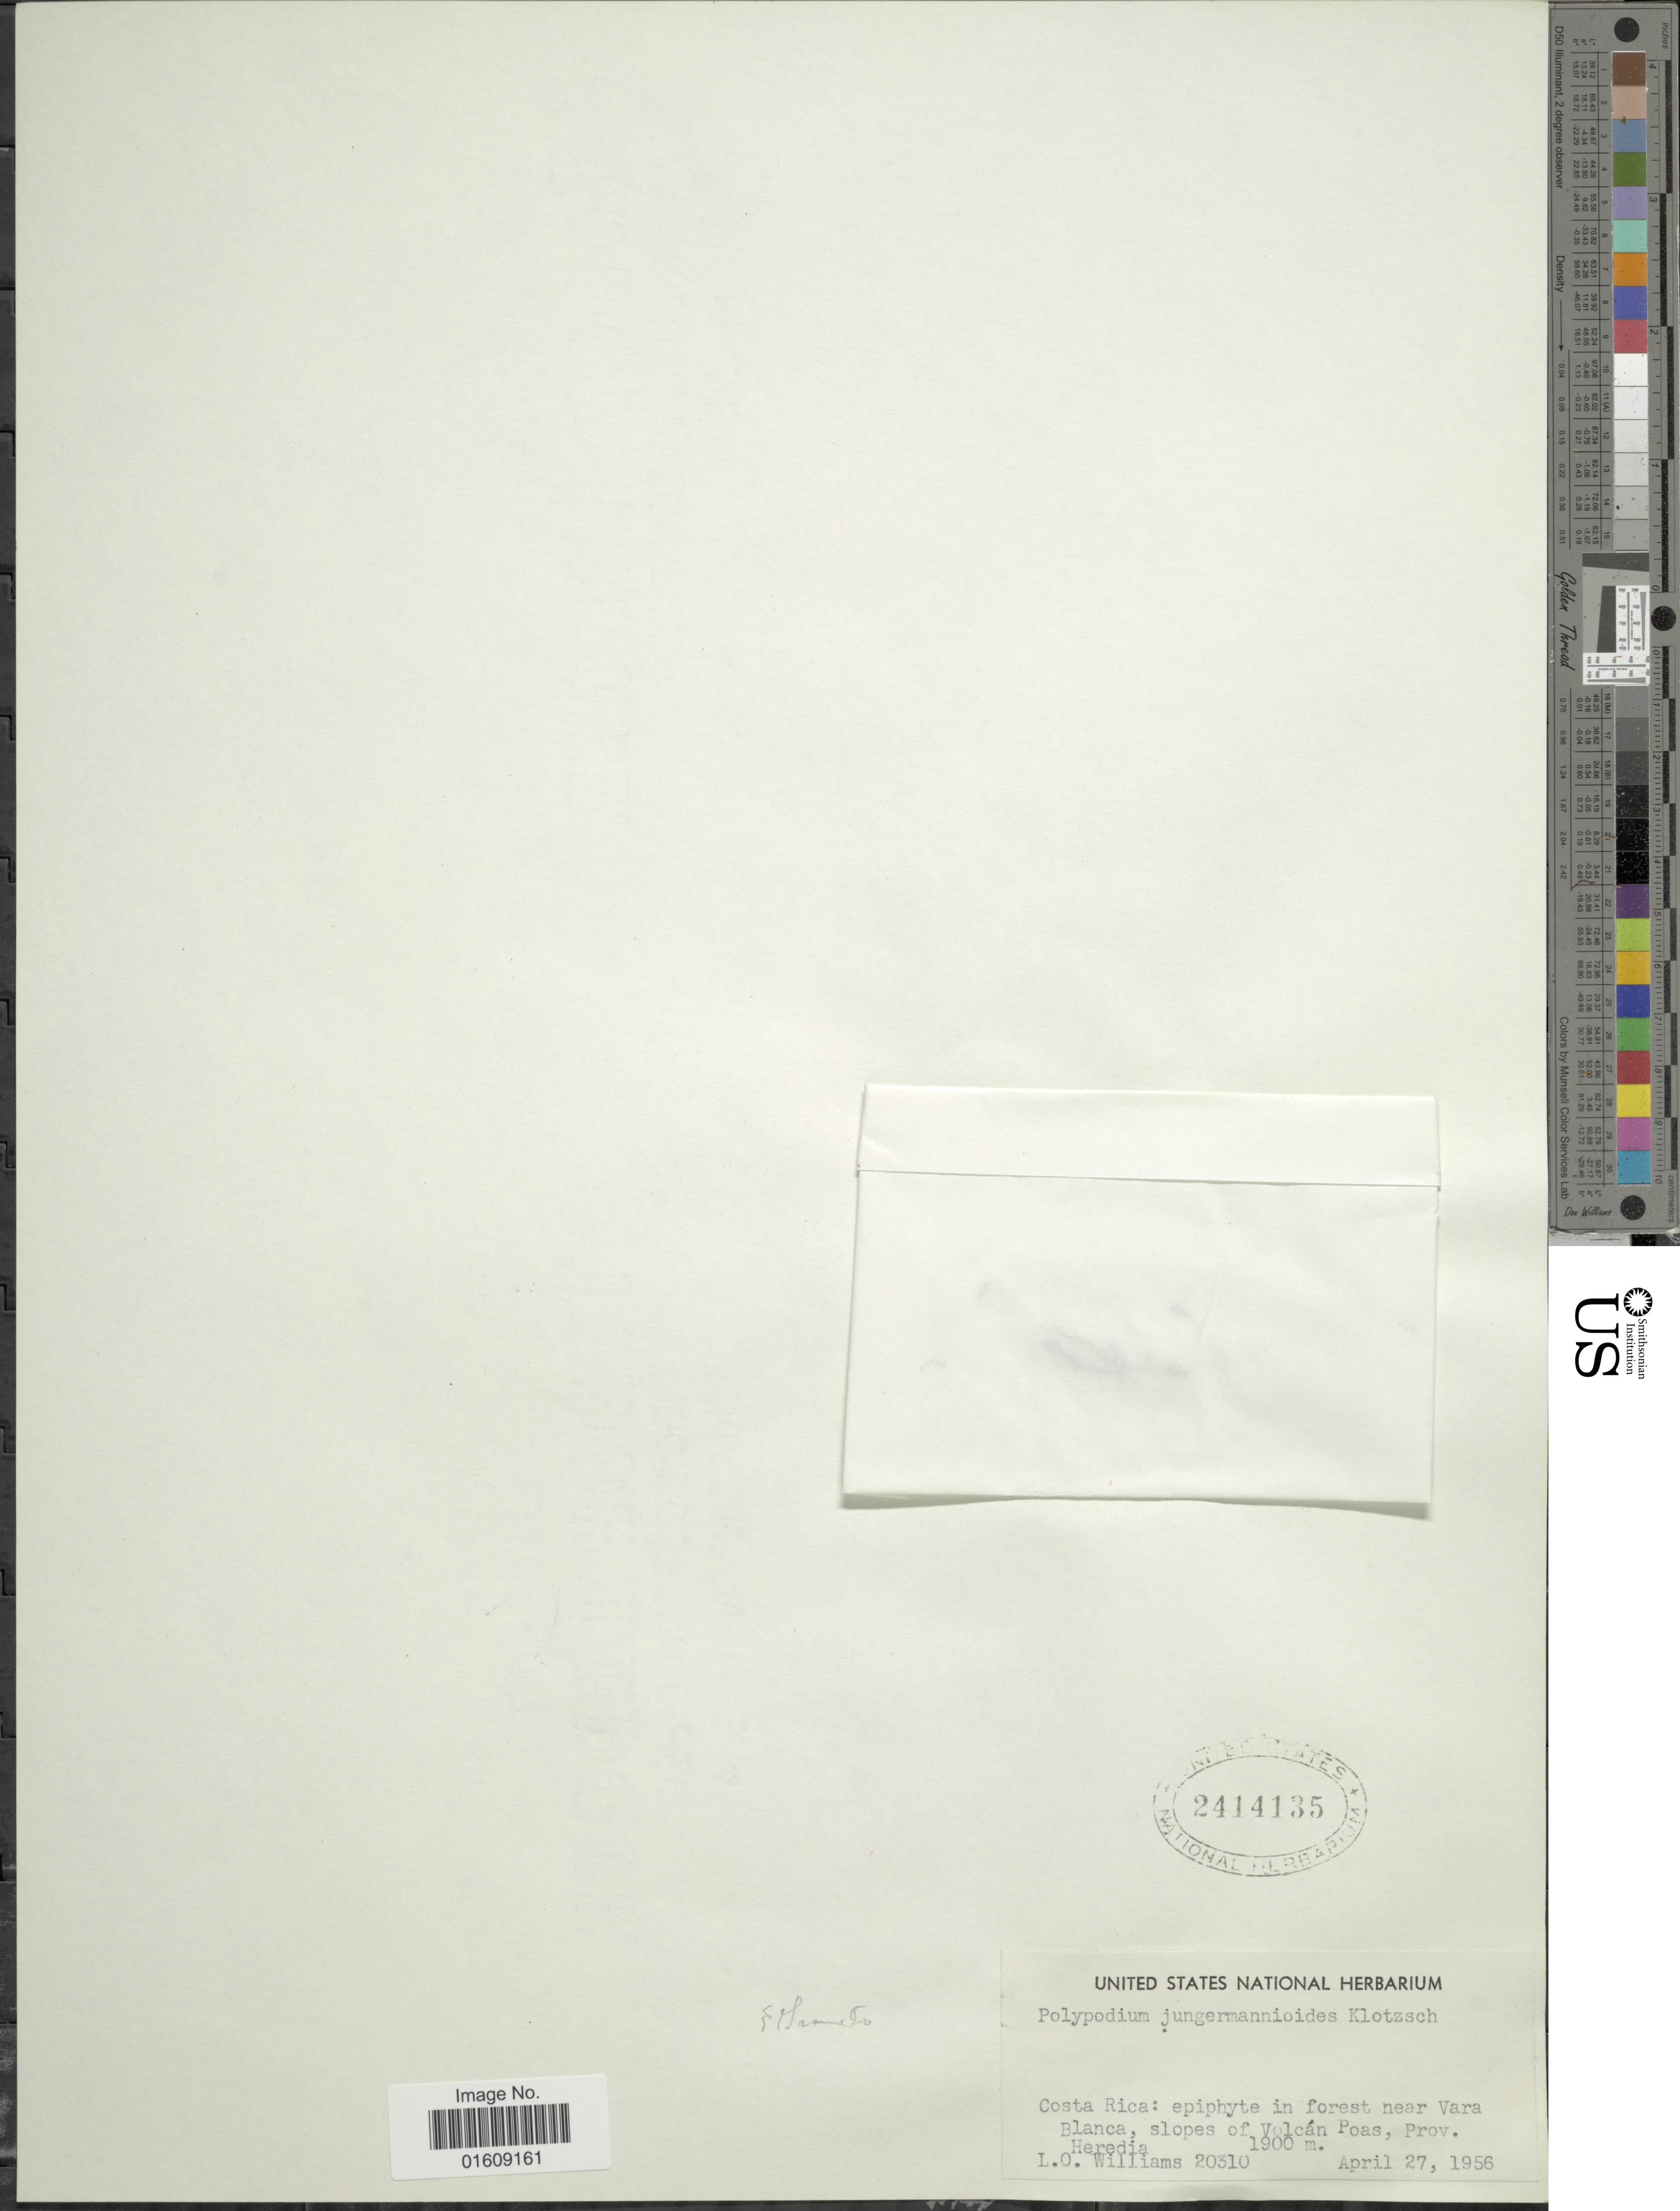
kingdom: Plantae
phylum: Tracheophyta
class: Polypodiopsida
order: Polypodiales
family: Polypodiaceae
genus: Ceradenia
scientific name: Ceradenia jungermannioides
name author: (Klotzsch) L.E. Bishop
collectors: L. O. Williams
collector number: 20310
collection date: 1956-04-27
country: Costa Rica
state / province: Heredia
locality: Costa Rica, near Vara Blanca, slopes of Vlocán Poas, Prov. Heredia.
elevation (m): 1900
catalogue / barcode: US 2414135